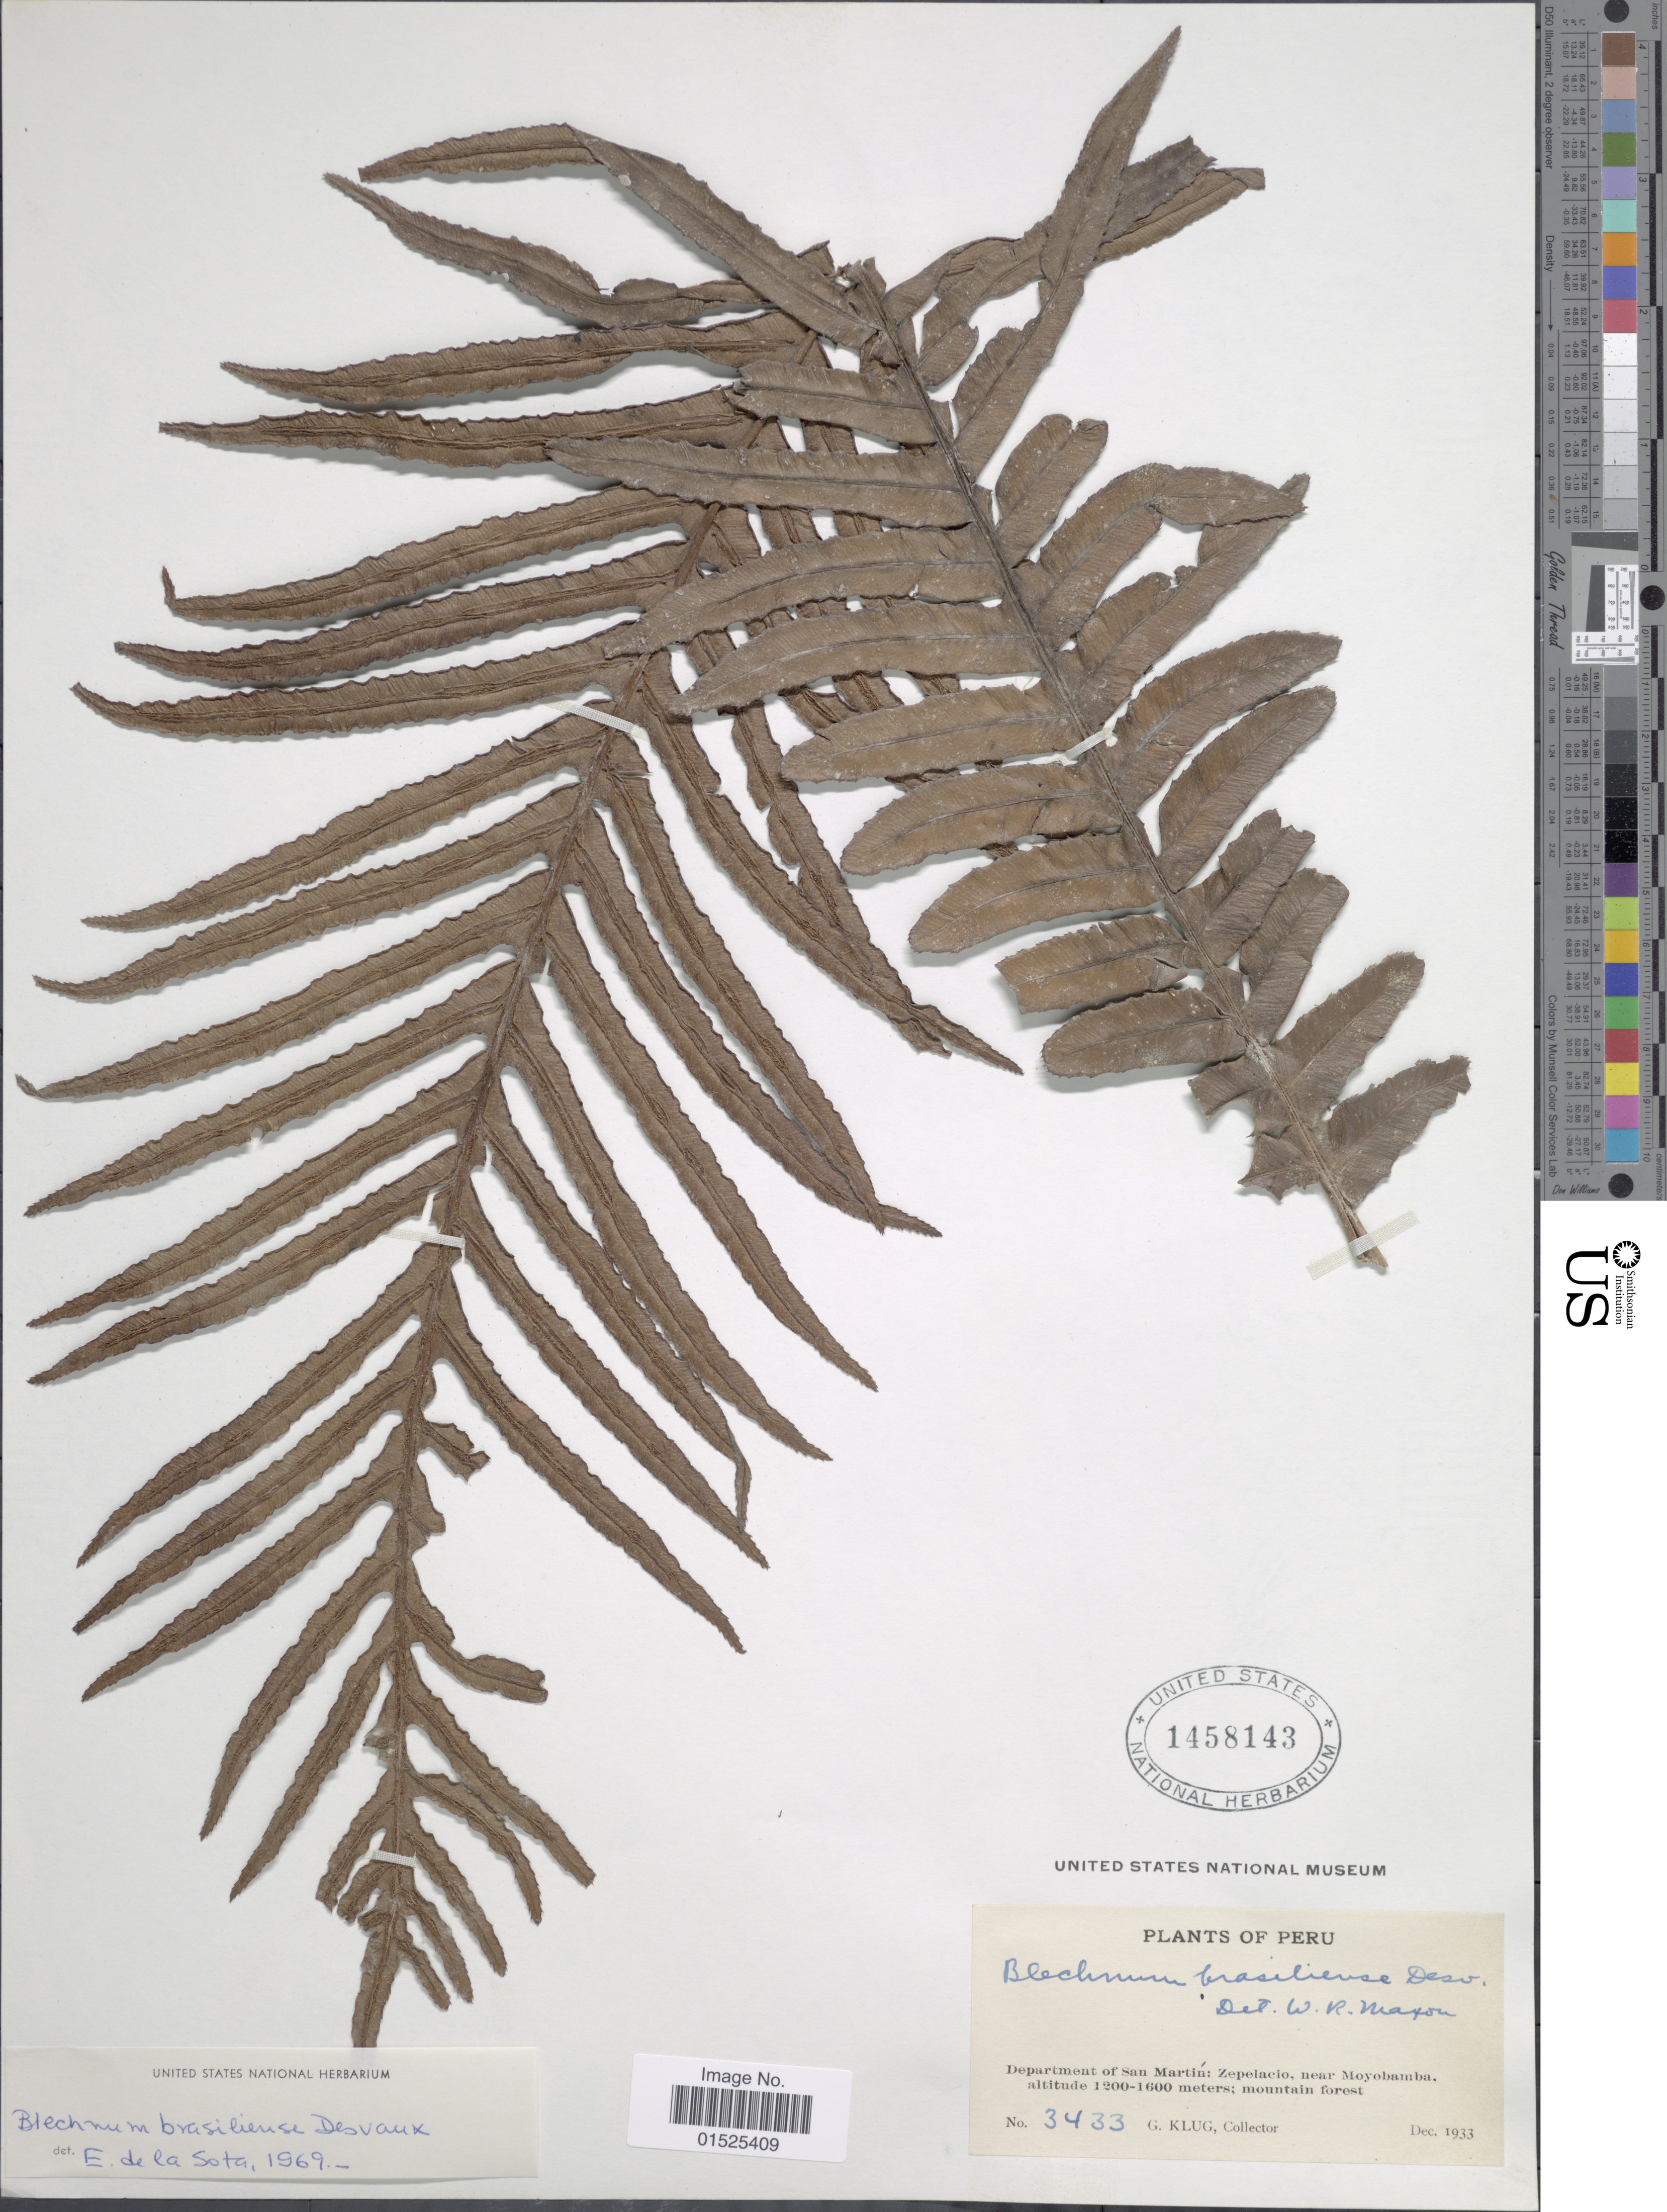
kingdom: Plantae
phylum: Tracheophyta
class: Polypodiopsida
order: Polypodiales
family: Blechnaceae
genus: Blechnum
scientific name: Blechnum brasiliense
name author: Desv.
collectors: G. Klug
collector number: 3433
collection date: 1933-12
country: Peru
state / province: San Martín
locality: Zepelacio, near Moyobamba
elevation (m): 1200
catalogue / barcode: US 1458143